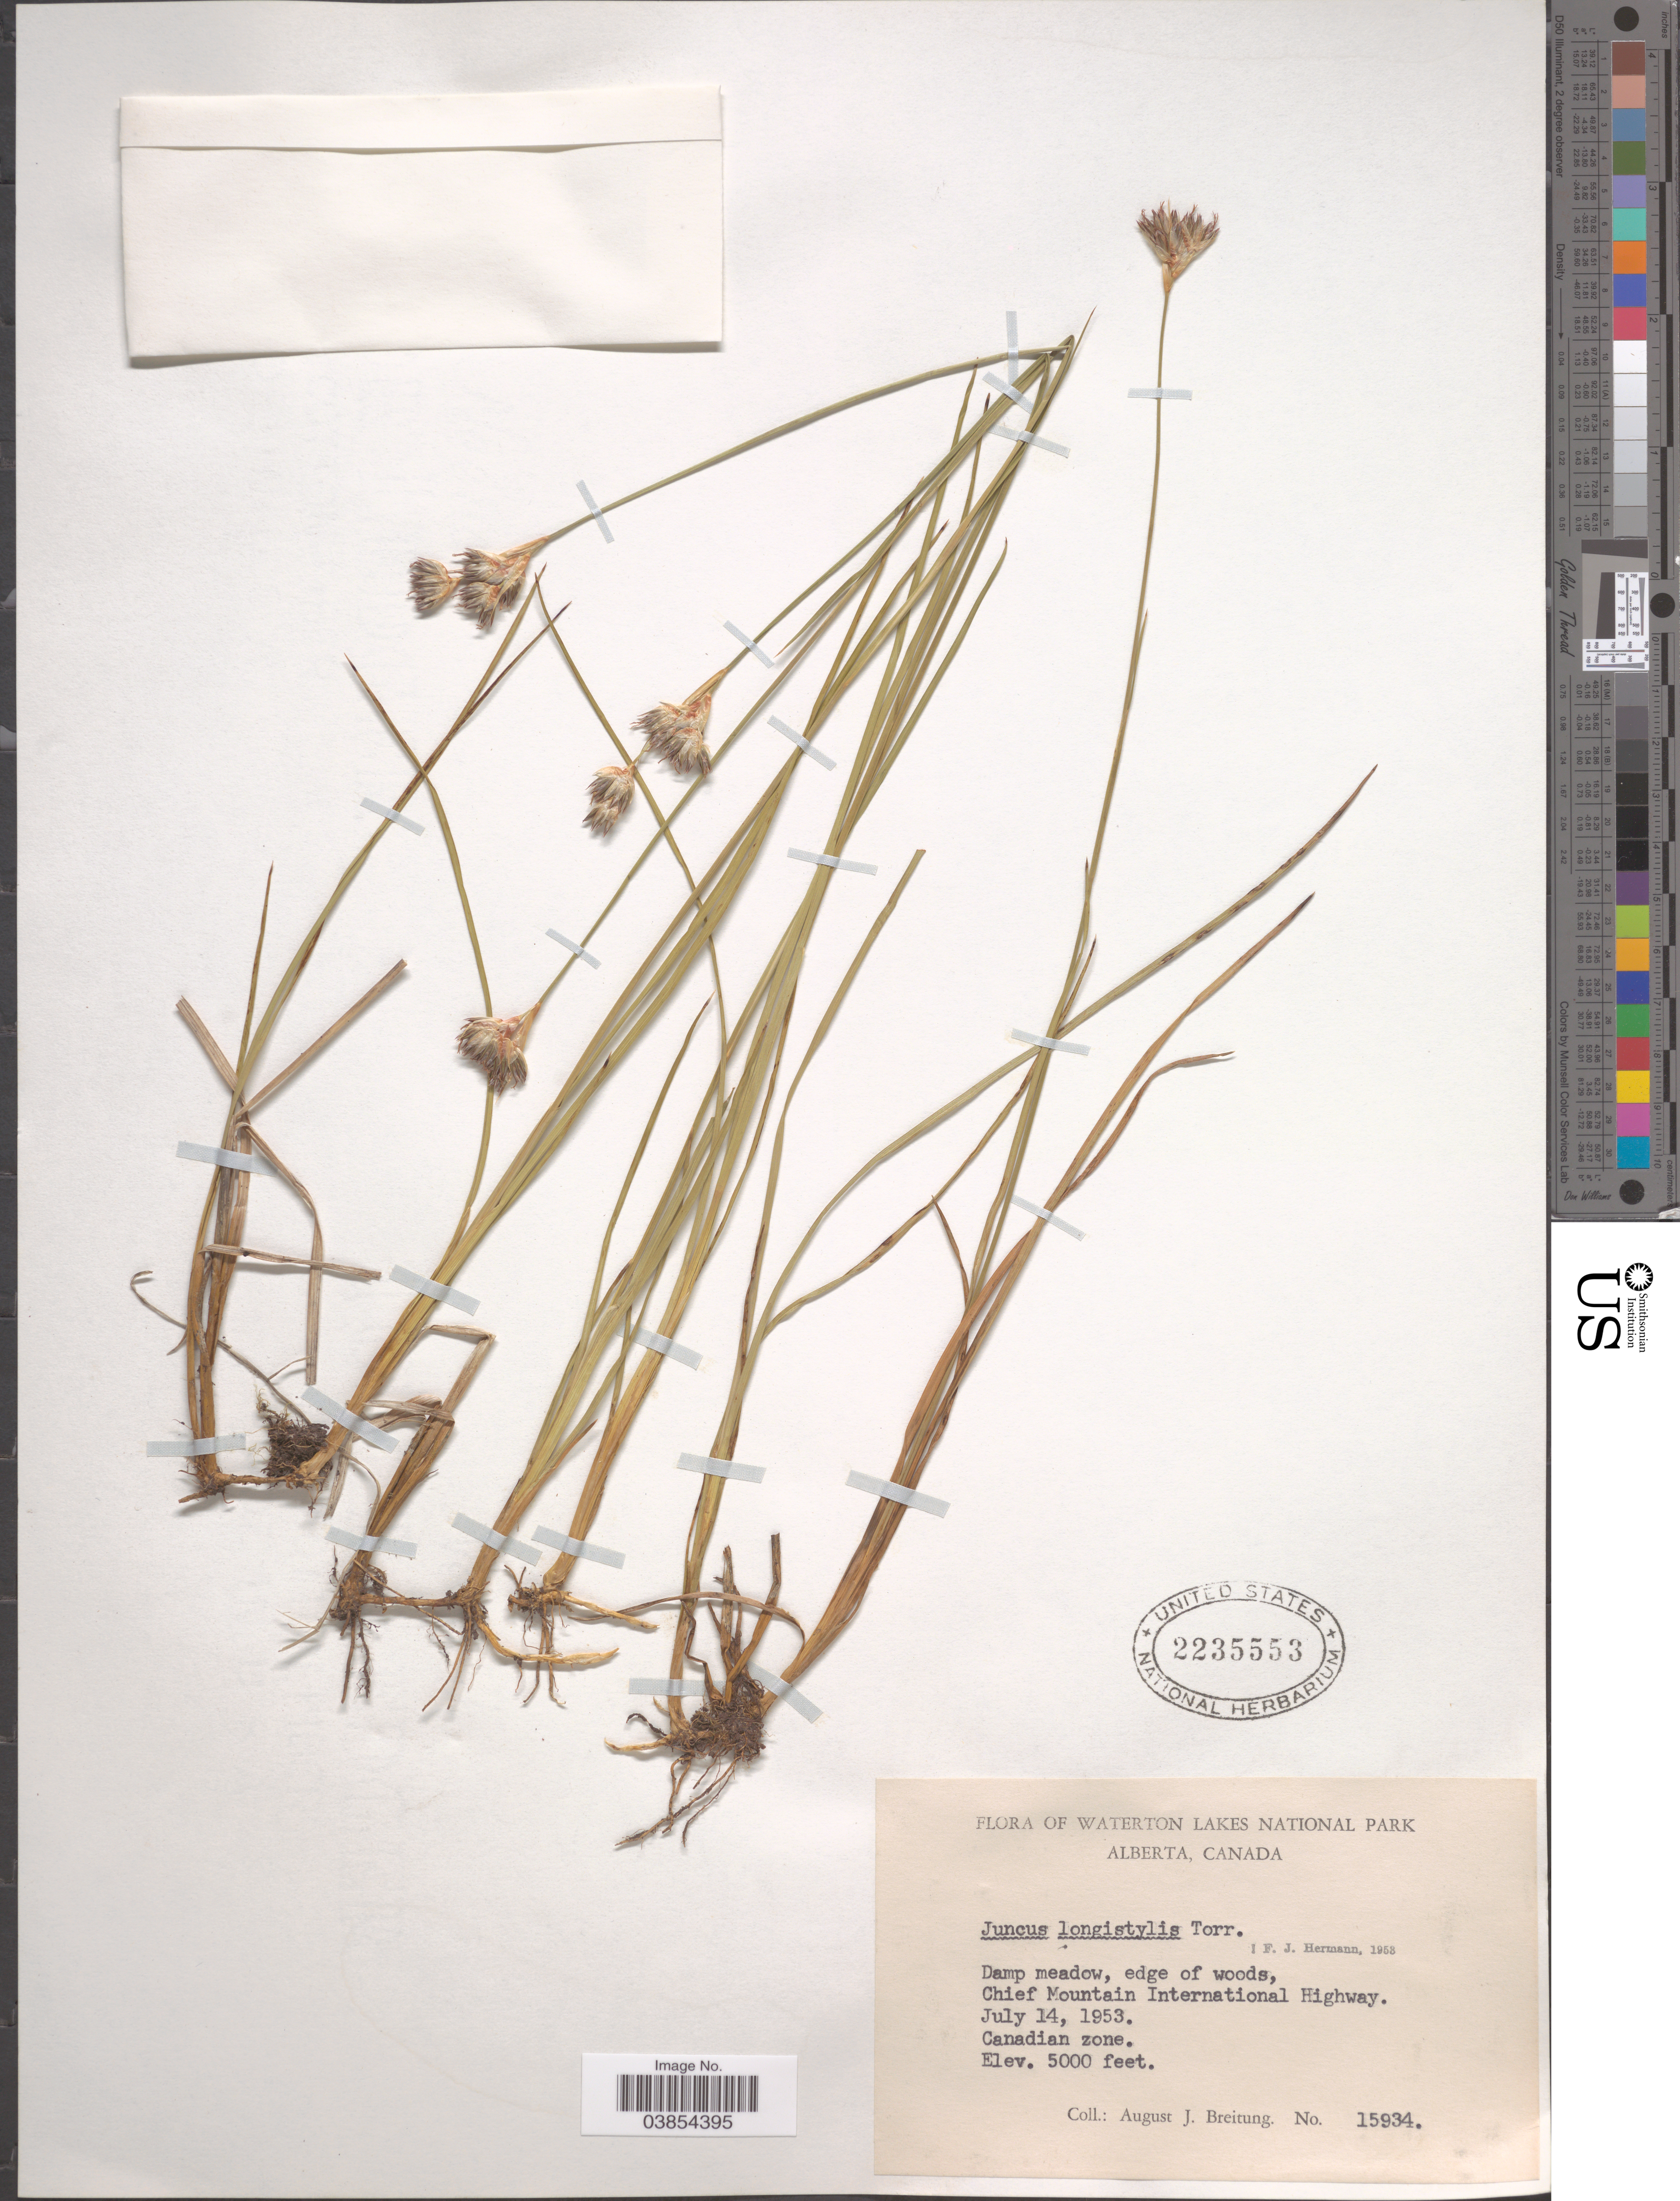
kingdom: Plantae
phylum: Tracheophyta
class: Liliopsida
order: Poales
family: Juncaceae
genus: Juncus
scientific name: Juncus longistylis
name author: Torr.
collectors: A. Breitung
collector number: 15934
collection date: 1953-07-14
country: Canada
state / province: Alberta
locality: Waterton Lakes National Park. Edge of woods, Chief Mountain International Highway. Canadian Zone.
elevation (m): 1524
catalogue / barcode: US 2235553